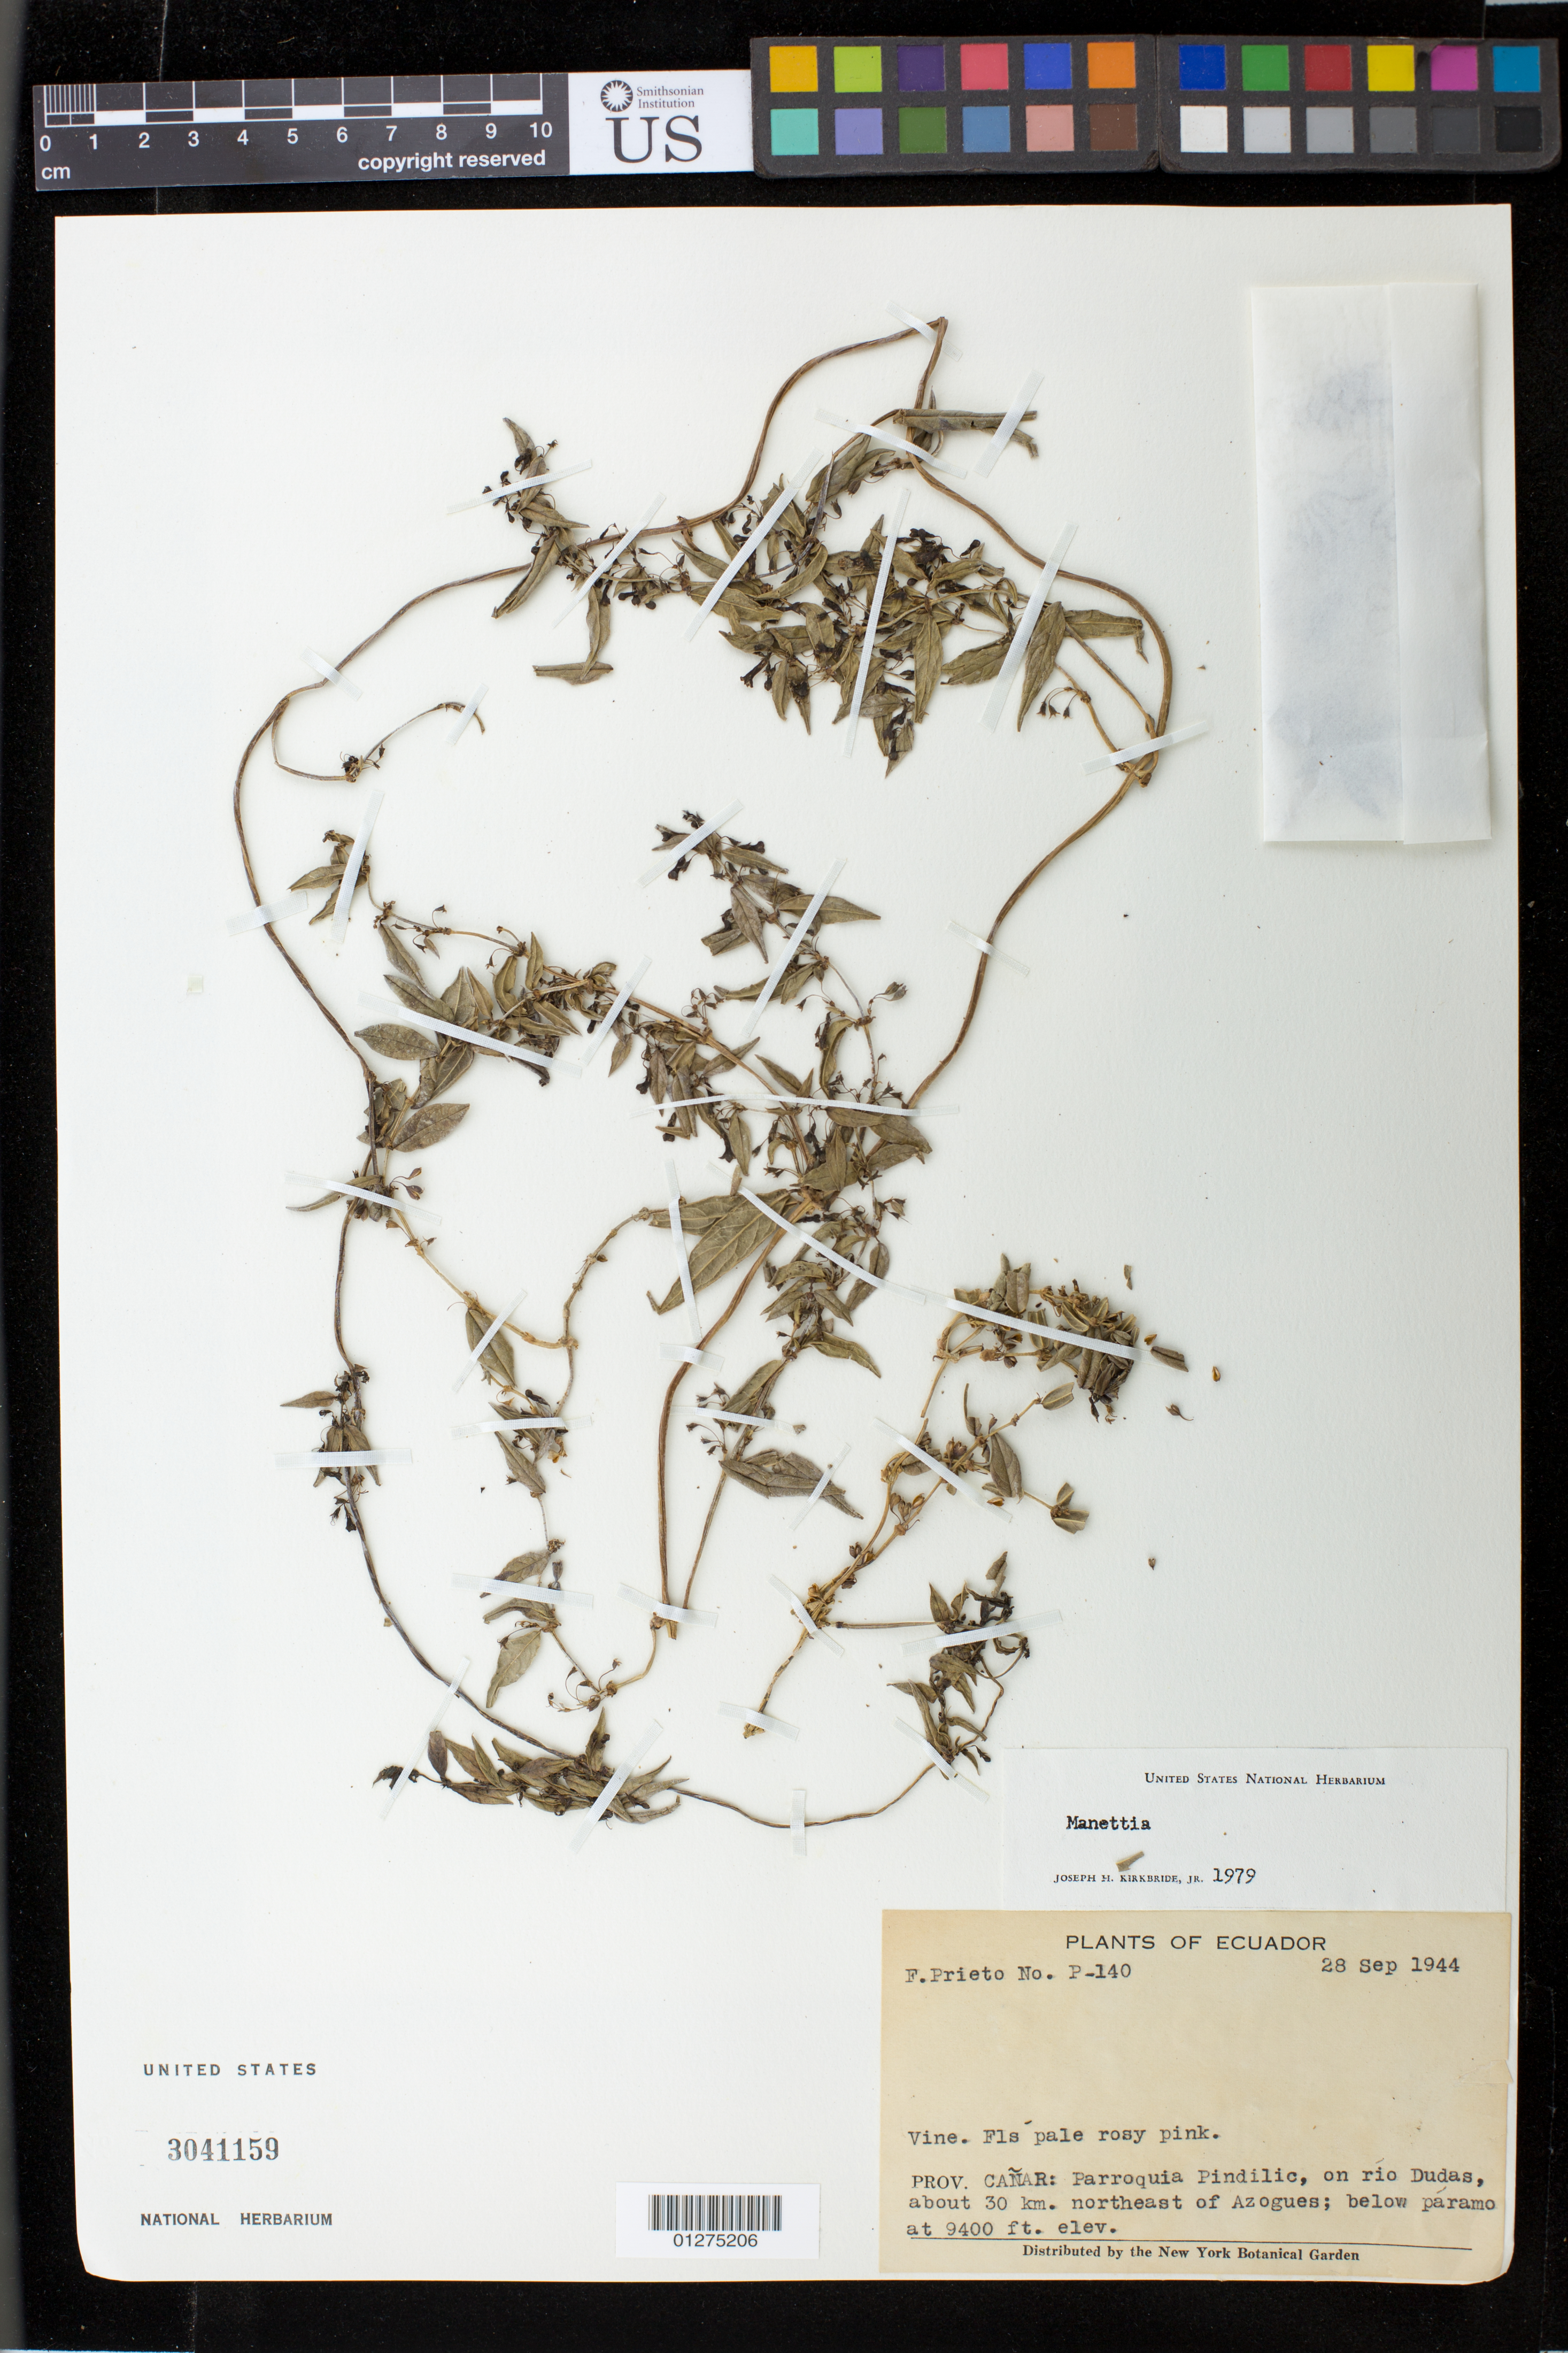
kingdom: Plantae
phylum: Tracheophyta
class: Magnoliopsida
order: Gentianales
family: Rubiaceae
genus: Manettia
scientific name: Manettia sp.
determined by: Kirkbride, J. H., Jr.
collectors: F. Prieto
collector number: P-140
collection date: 1944-09-28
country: Ecuador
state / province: Cañar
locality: Parroquia Pindilic, on río Dudas, about 30 km. northeast of Azogues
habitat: below paramo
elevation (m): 2865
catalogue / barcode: US 3041159